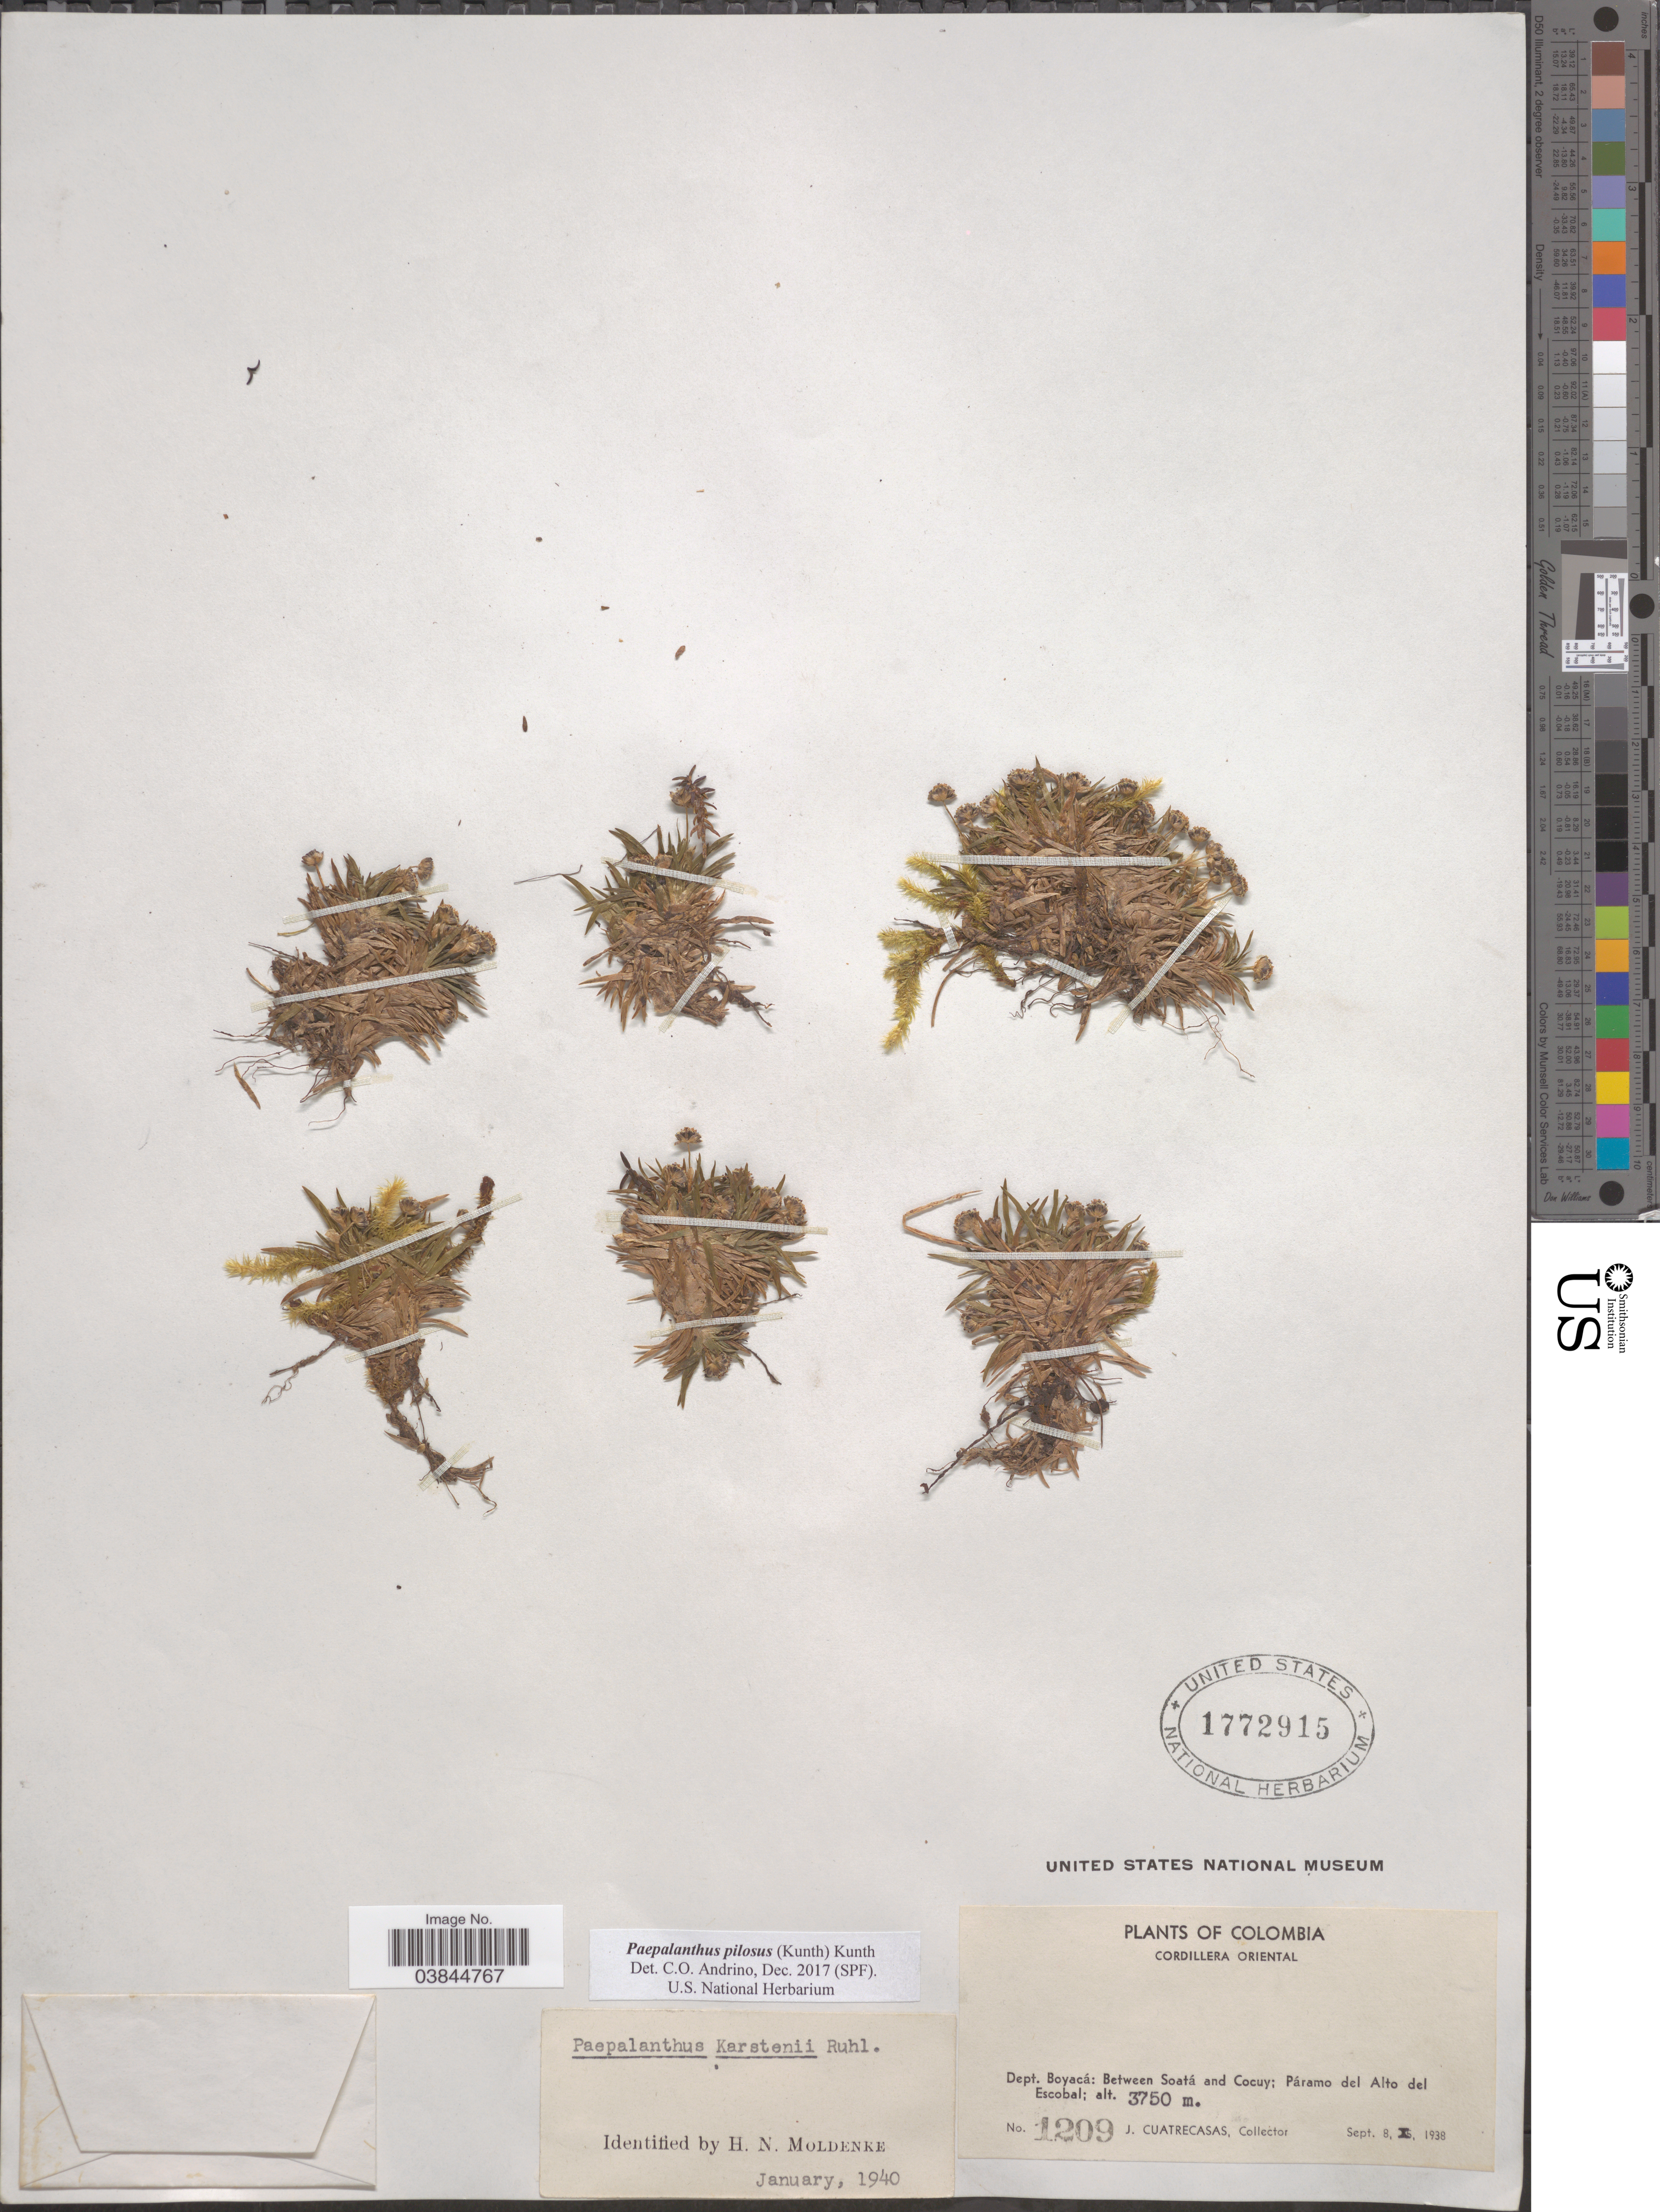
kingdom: Plantae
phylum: Tracheophyta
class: Liliopsida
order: Poales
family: Eriocaulaceae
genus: Paepalanthus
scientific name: Paepalanthus pilosus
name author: (Kunth) Kunth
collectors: J. Cuatrecasas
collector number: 1209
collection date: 1938-09-08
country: Colombia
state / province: Boyacá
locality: Cordillera Oriental. Dept. Boyacá: Between Soatá and Cocuy; Páramo del Alto del Escobal.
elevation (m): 3750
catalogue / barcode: US 1772915